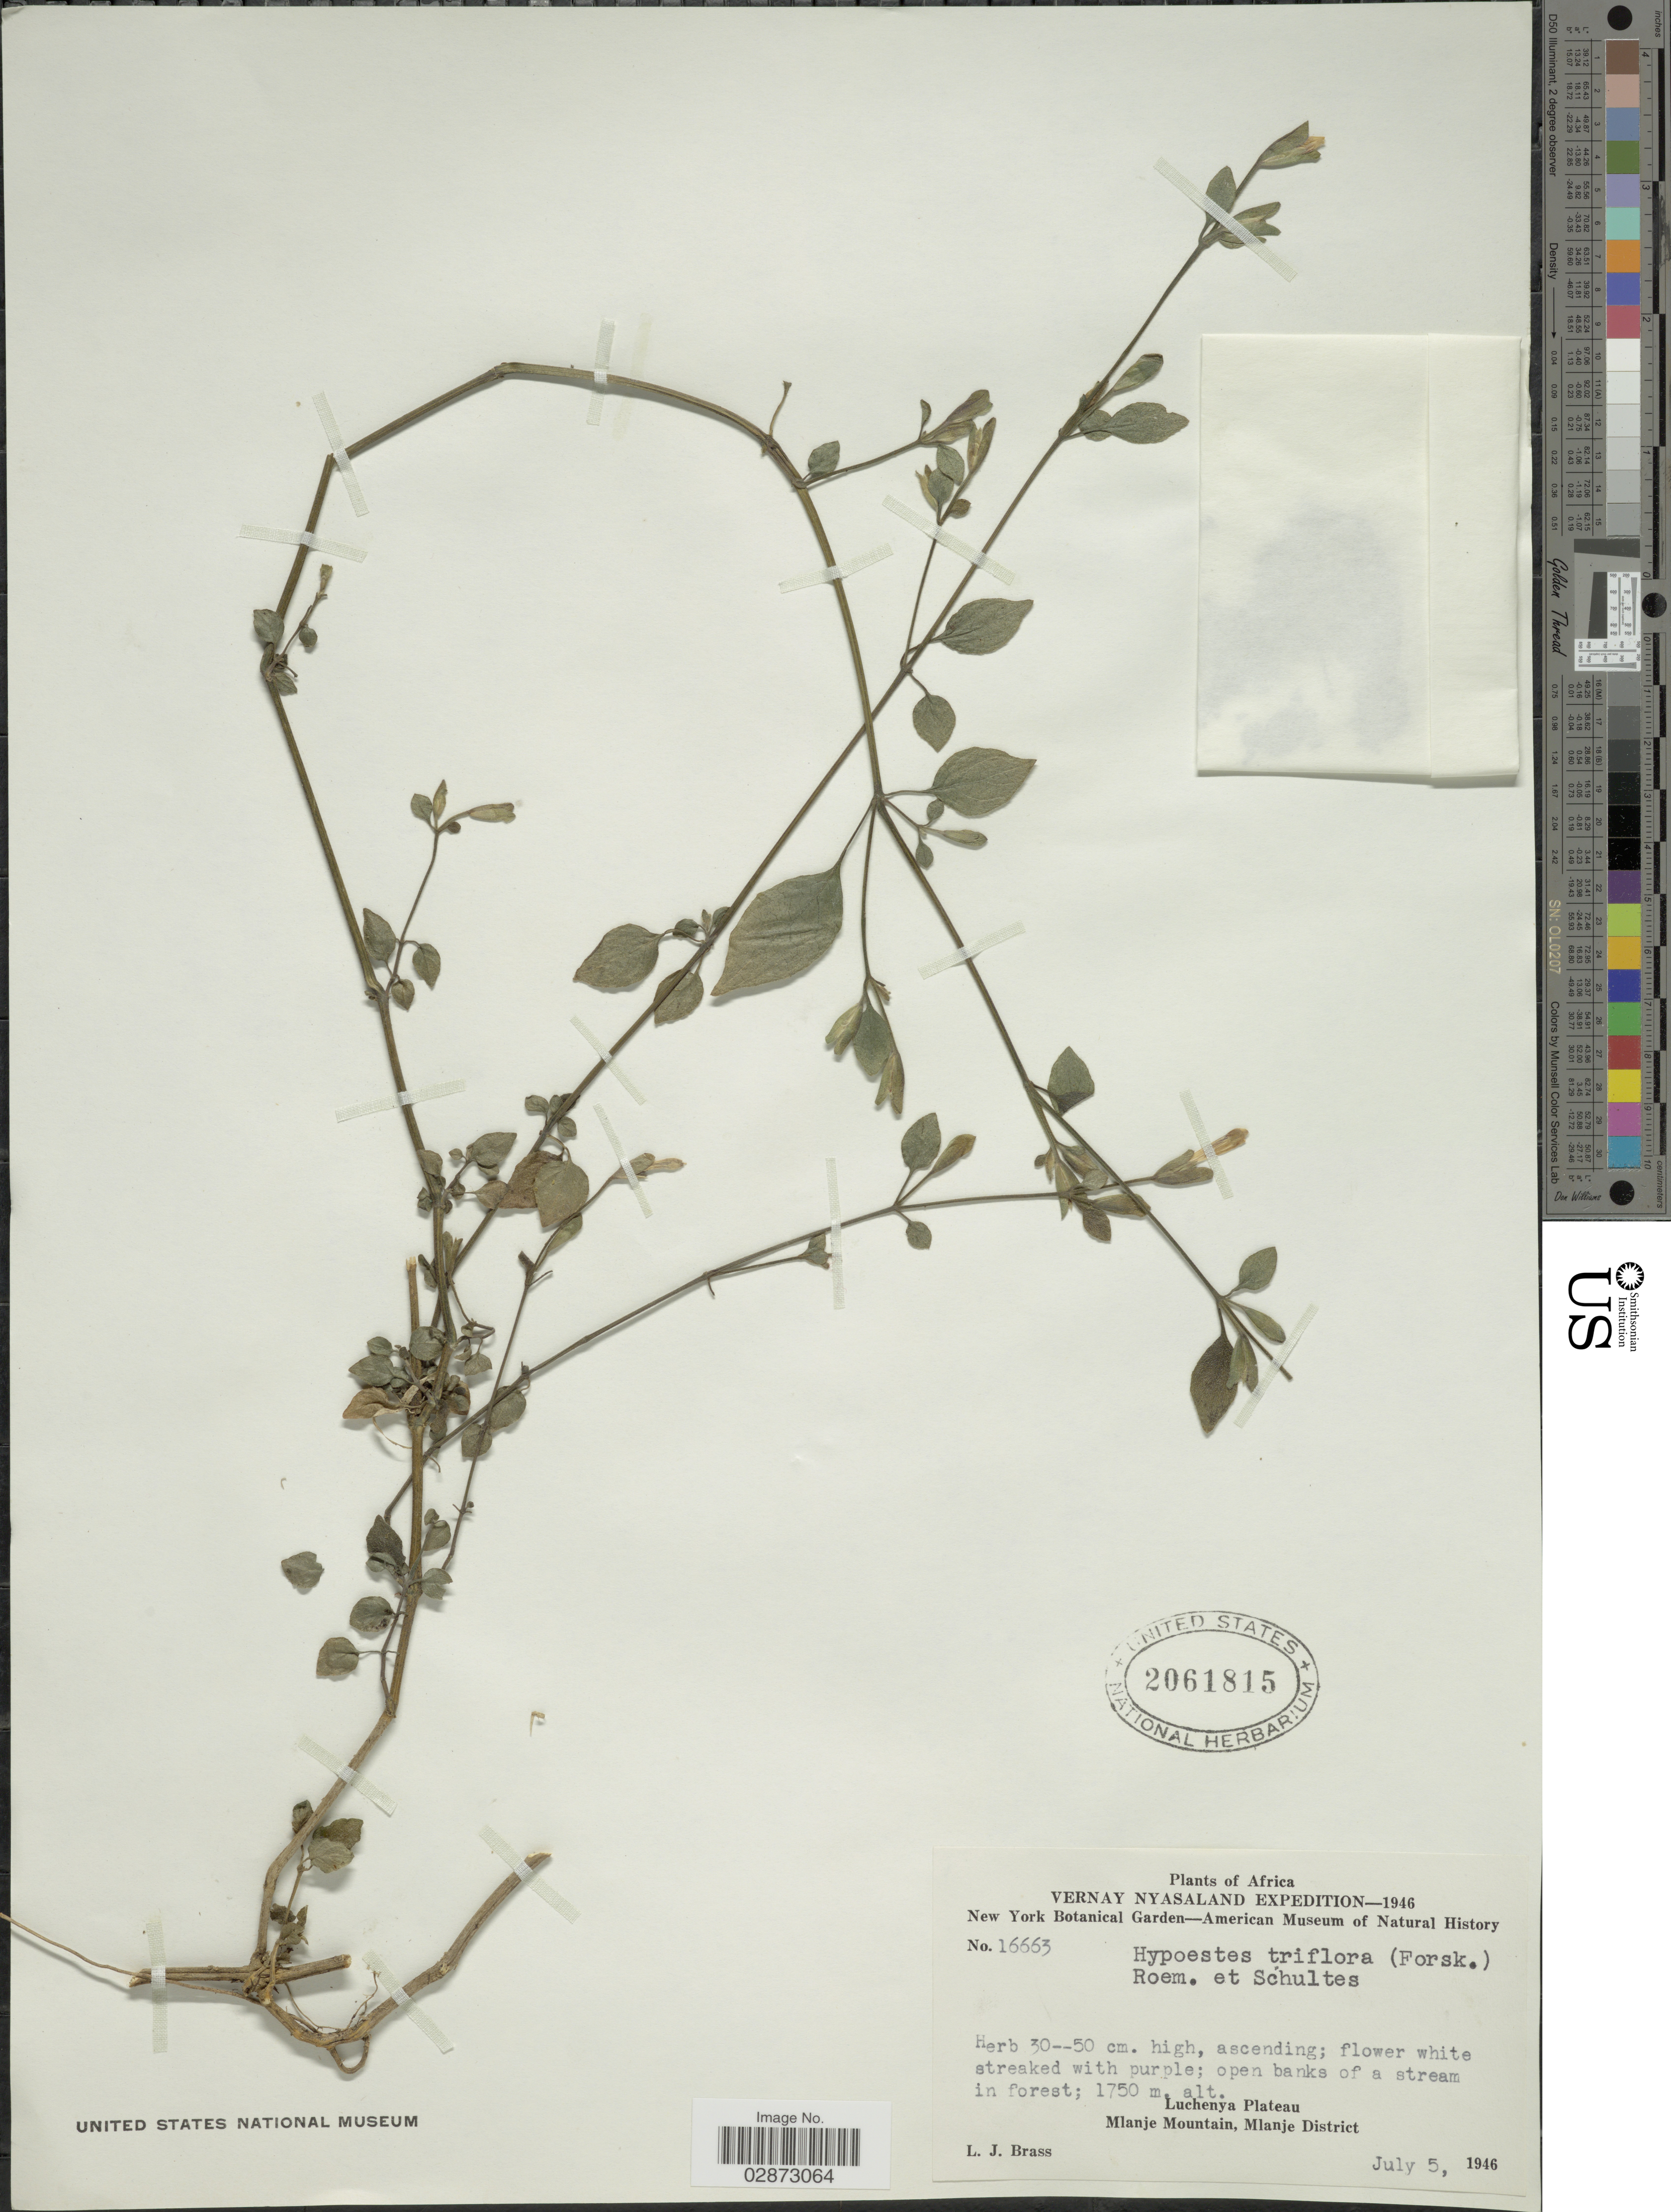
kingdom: Plantae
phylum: Tracheophyta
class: Magnoliopsida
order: Lamiales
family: Acanthaceae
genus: Hypoestes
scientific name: Hypoestes triflora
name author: (Forssk.) Roem. & Schult.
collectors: L. J. Brass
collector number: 16663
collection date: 1946-07-05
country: Malawi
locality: Vernay Nyasaland. Luchenya Plateau. Mlanje Mountain, Mlanje District.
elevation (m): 1750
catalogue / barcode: US 2061815